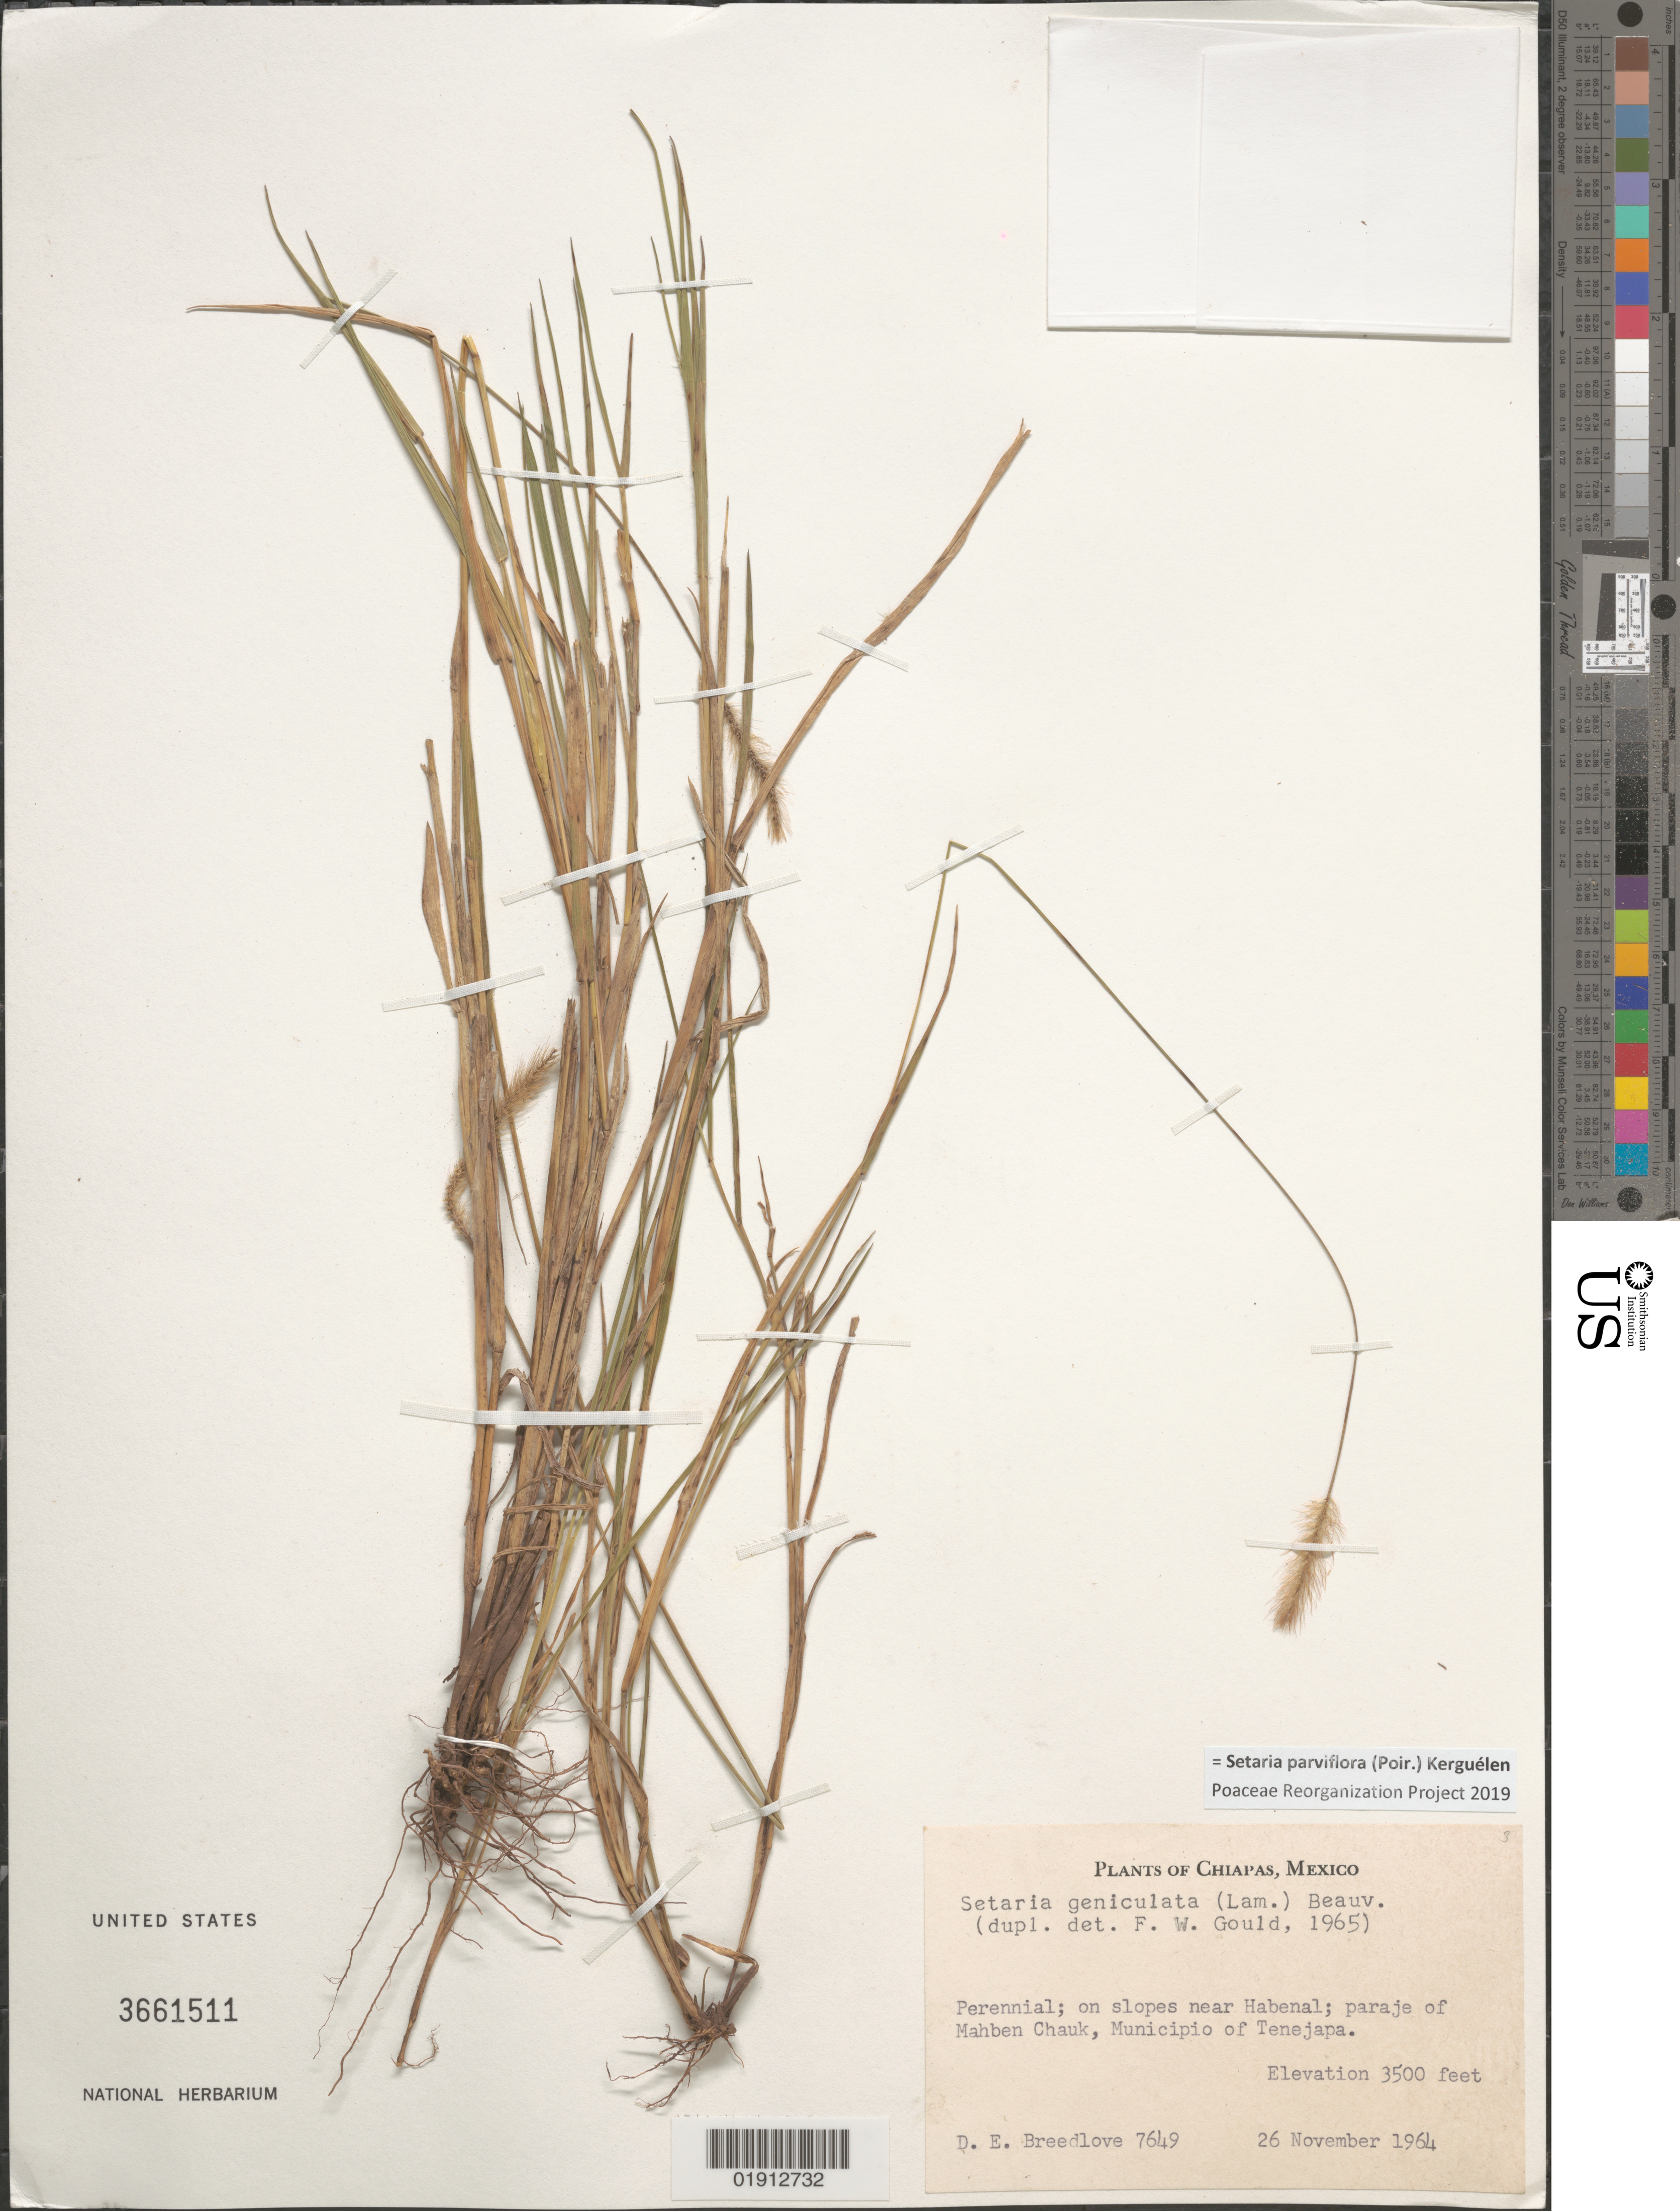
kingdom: Plantae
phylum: Tracheophyta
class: Liliopsida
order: Poales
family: Poaceae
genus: Setaria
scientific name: Setaria parviflora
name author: (Poir.) Kerguélen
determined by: Poaceae Reorganization Project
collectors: D. E. Breedlove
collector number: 7649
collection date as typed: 26 Nov 1964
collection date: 1964-11-26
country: Mexico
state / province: Chiapas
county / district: Tenejapa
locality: Near Habenal, paraje Mahben Chauk, Municipio of Tenejapa, Chiapas.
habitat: On slopes.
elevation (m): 1067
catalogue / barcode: US 3661511